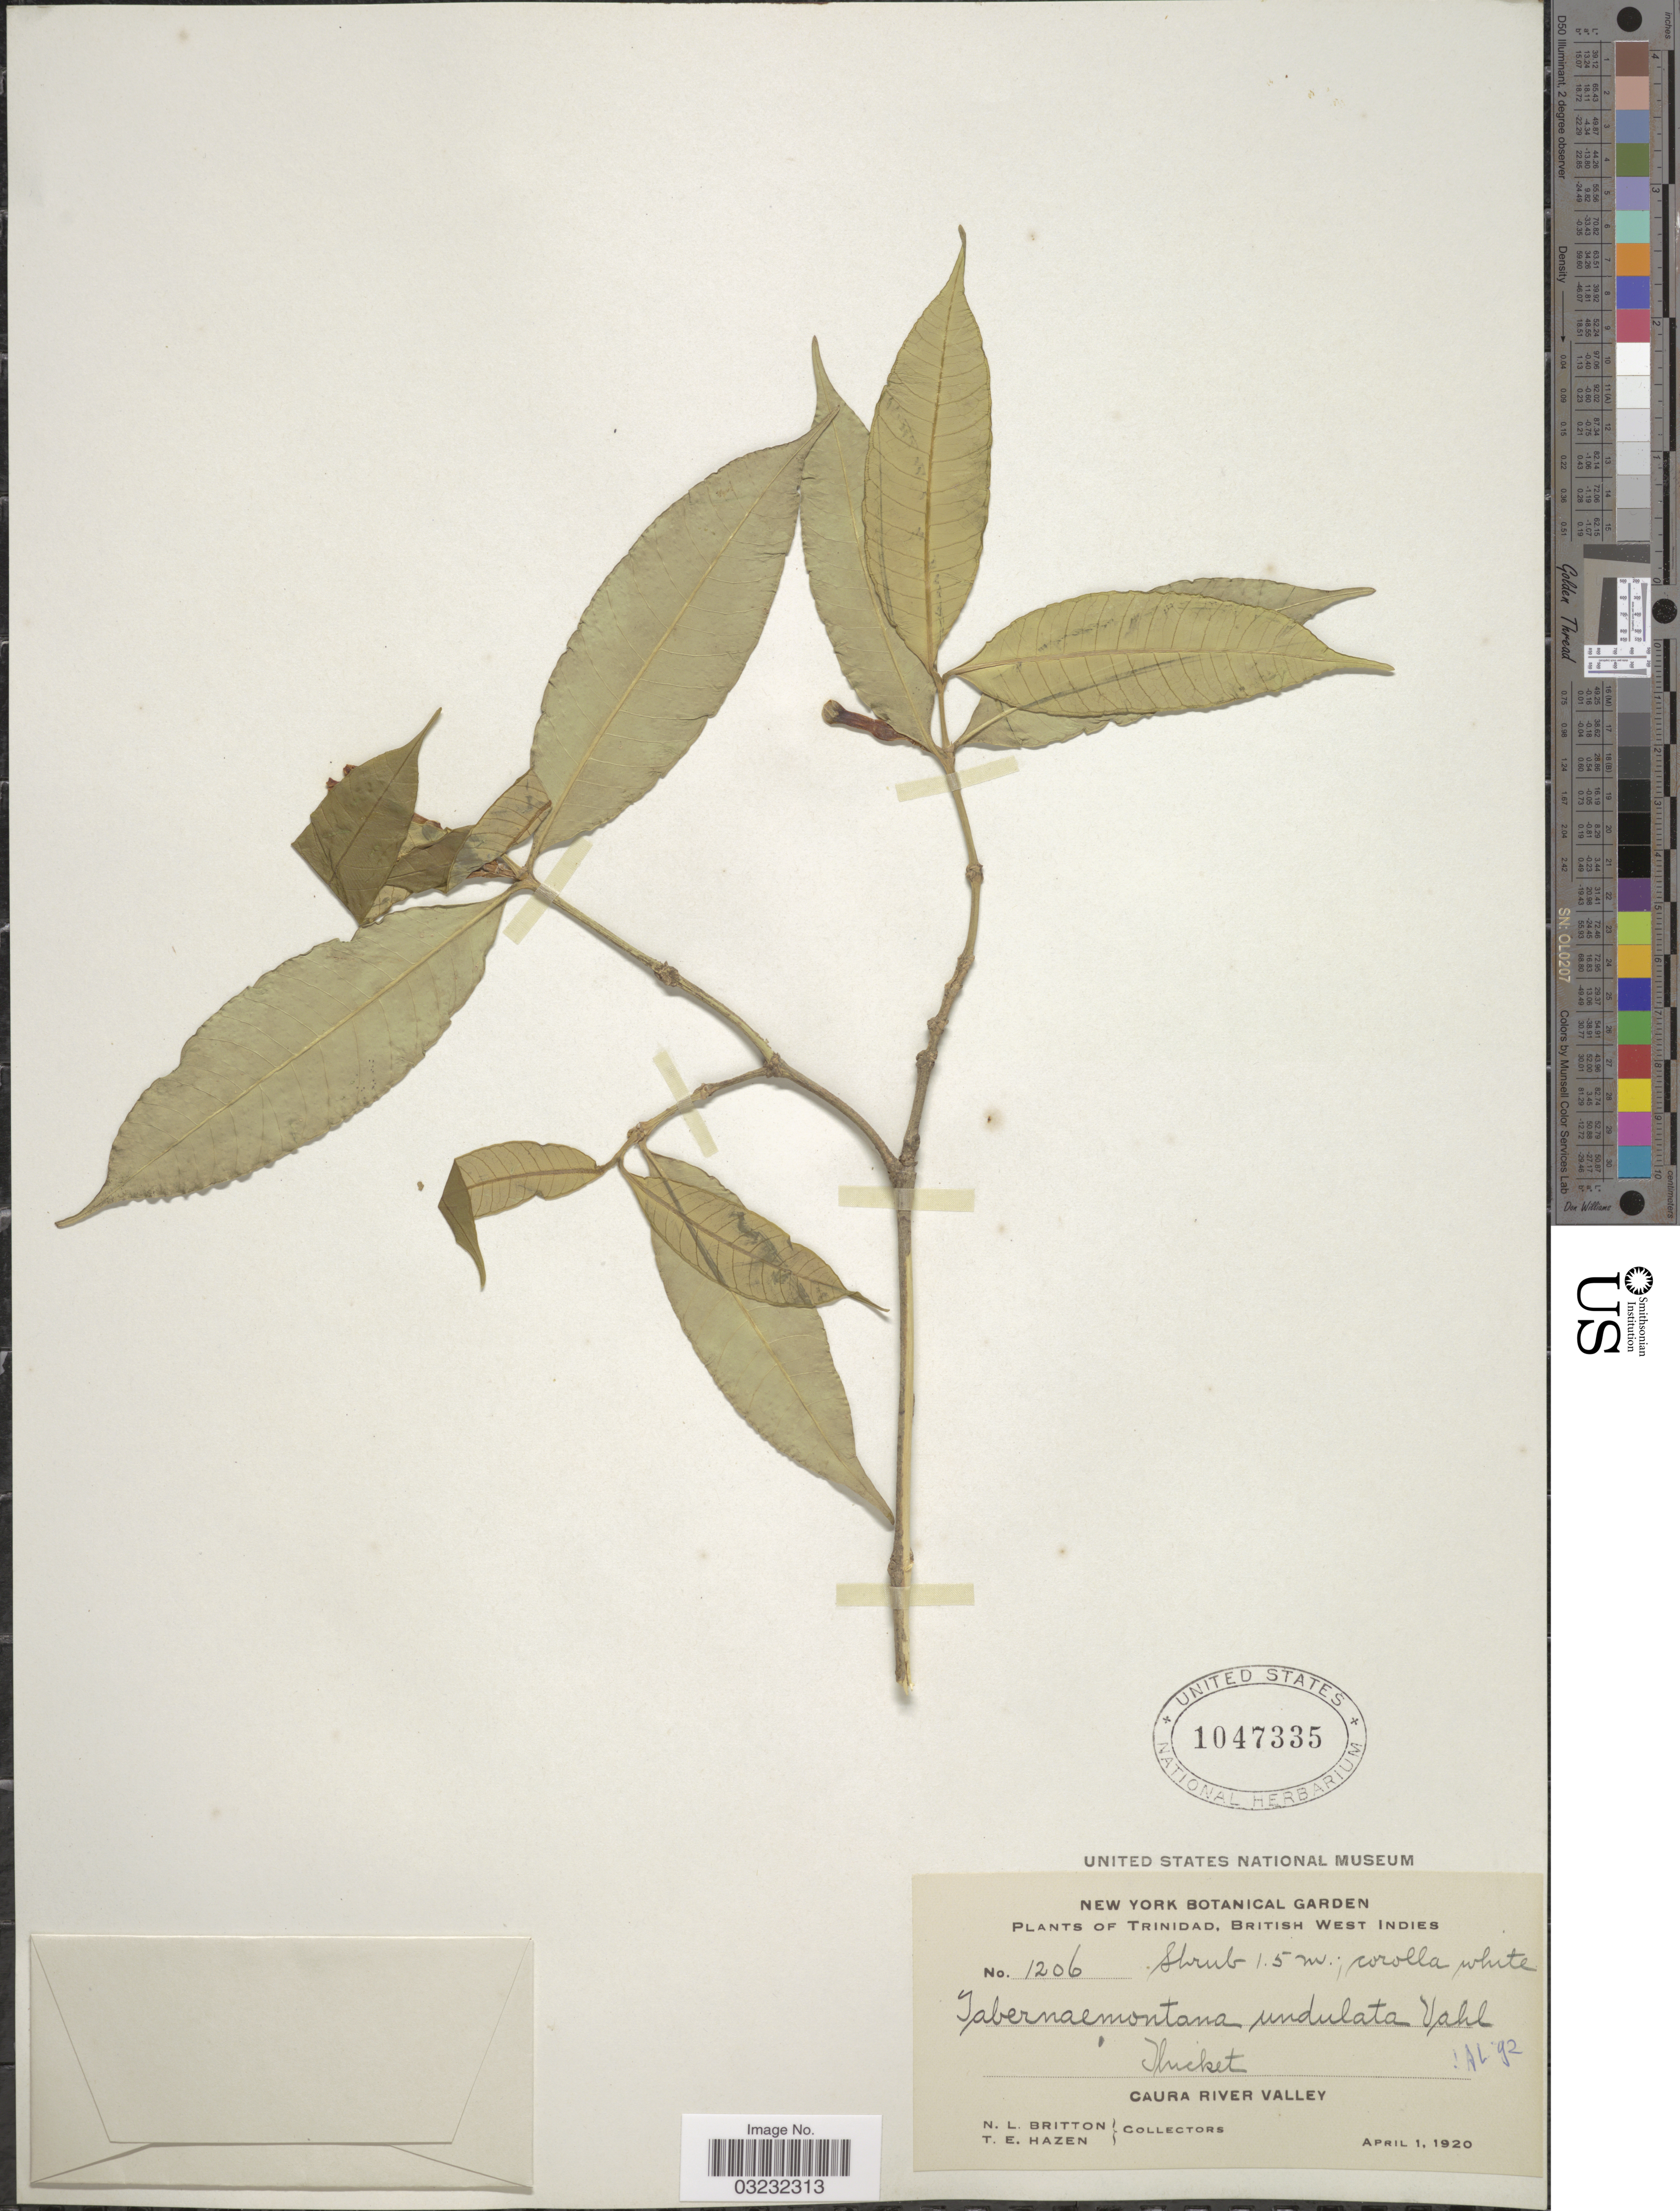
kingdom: Plantae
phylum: Tracheophyta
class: Magnoliopsida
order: Gentianales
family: Apocynaceae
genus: Tabernaemontana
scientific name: Tabernaemontana undulata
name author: Vahl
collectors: N. Britton & T. E. Hazen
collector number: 1206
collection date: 1920-04-01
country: Trinidad and Tobago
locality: Trinidad, British West Indies, Caura River Valley.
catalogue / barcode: US 1047335